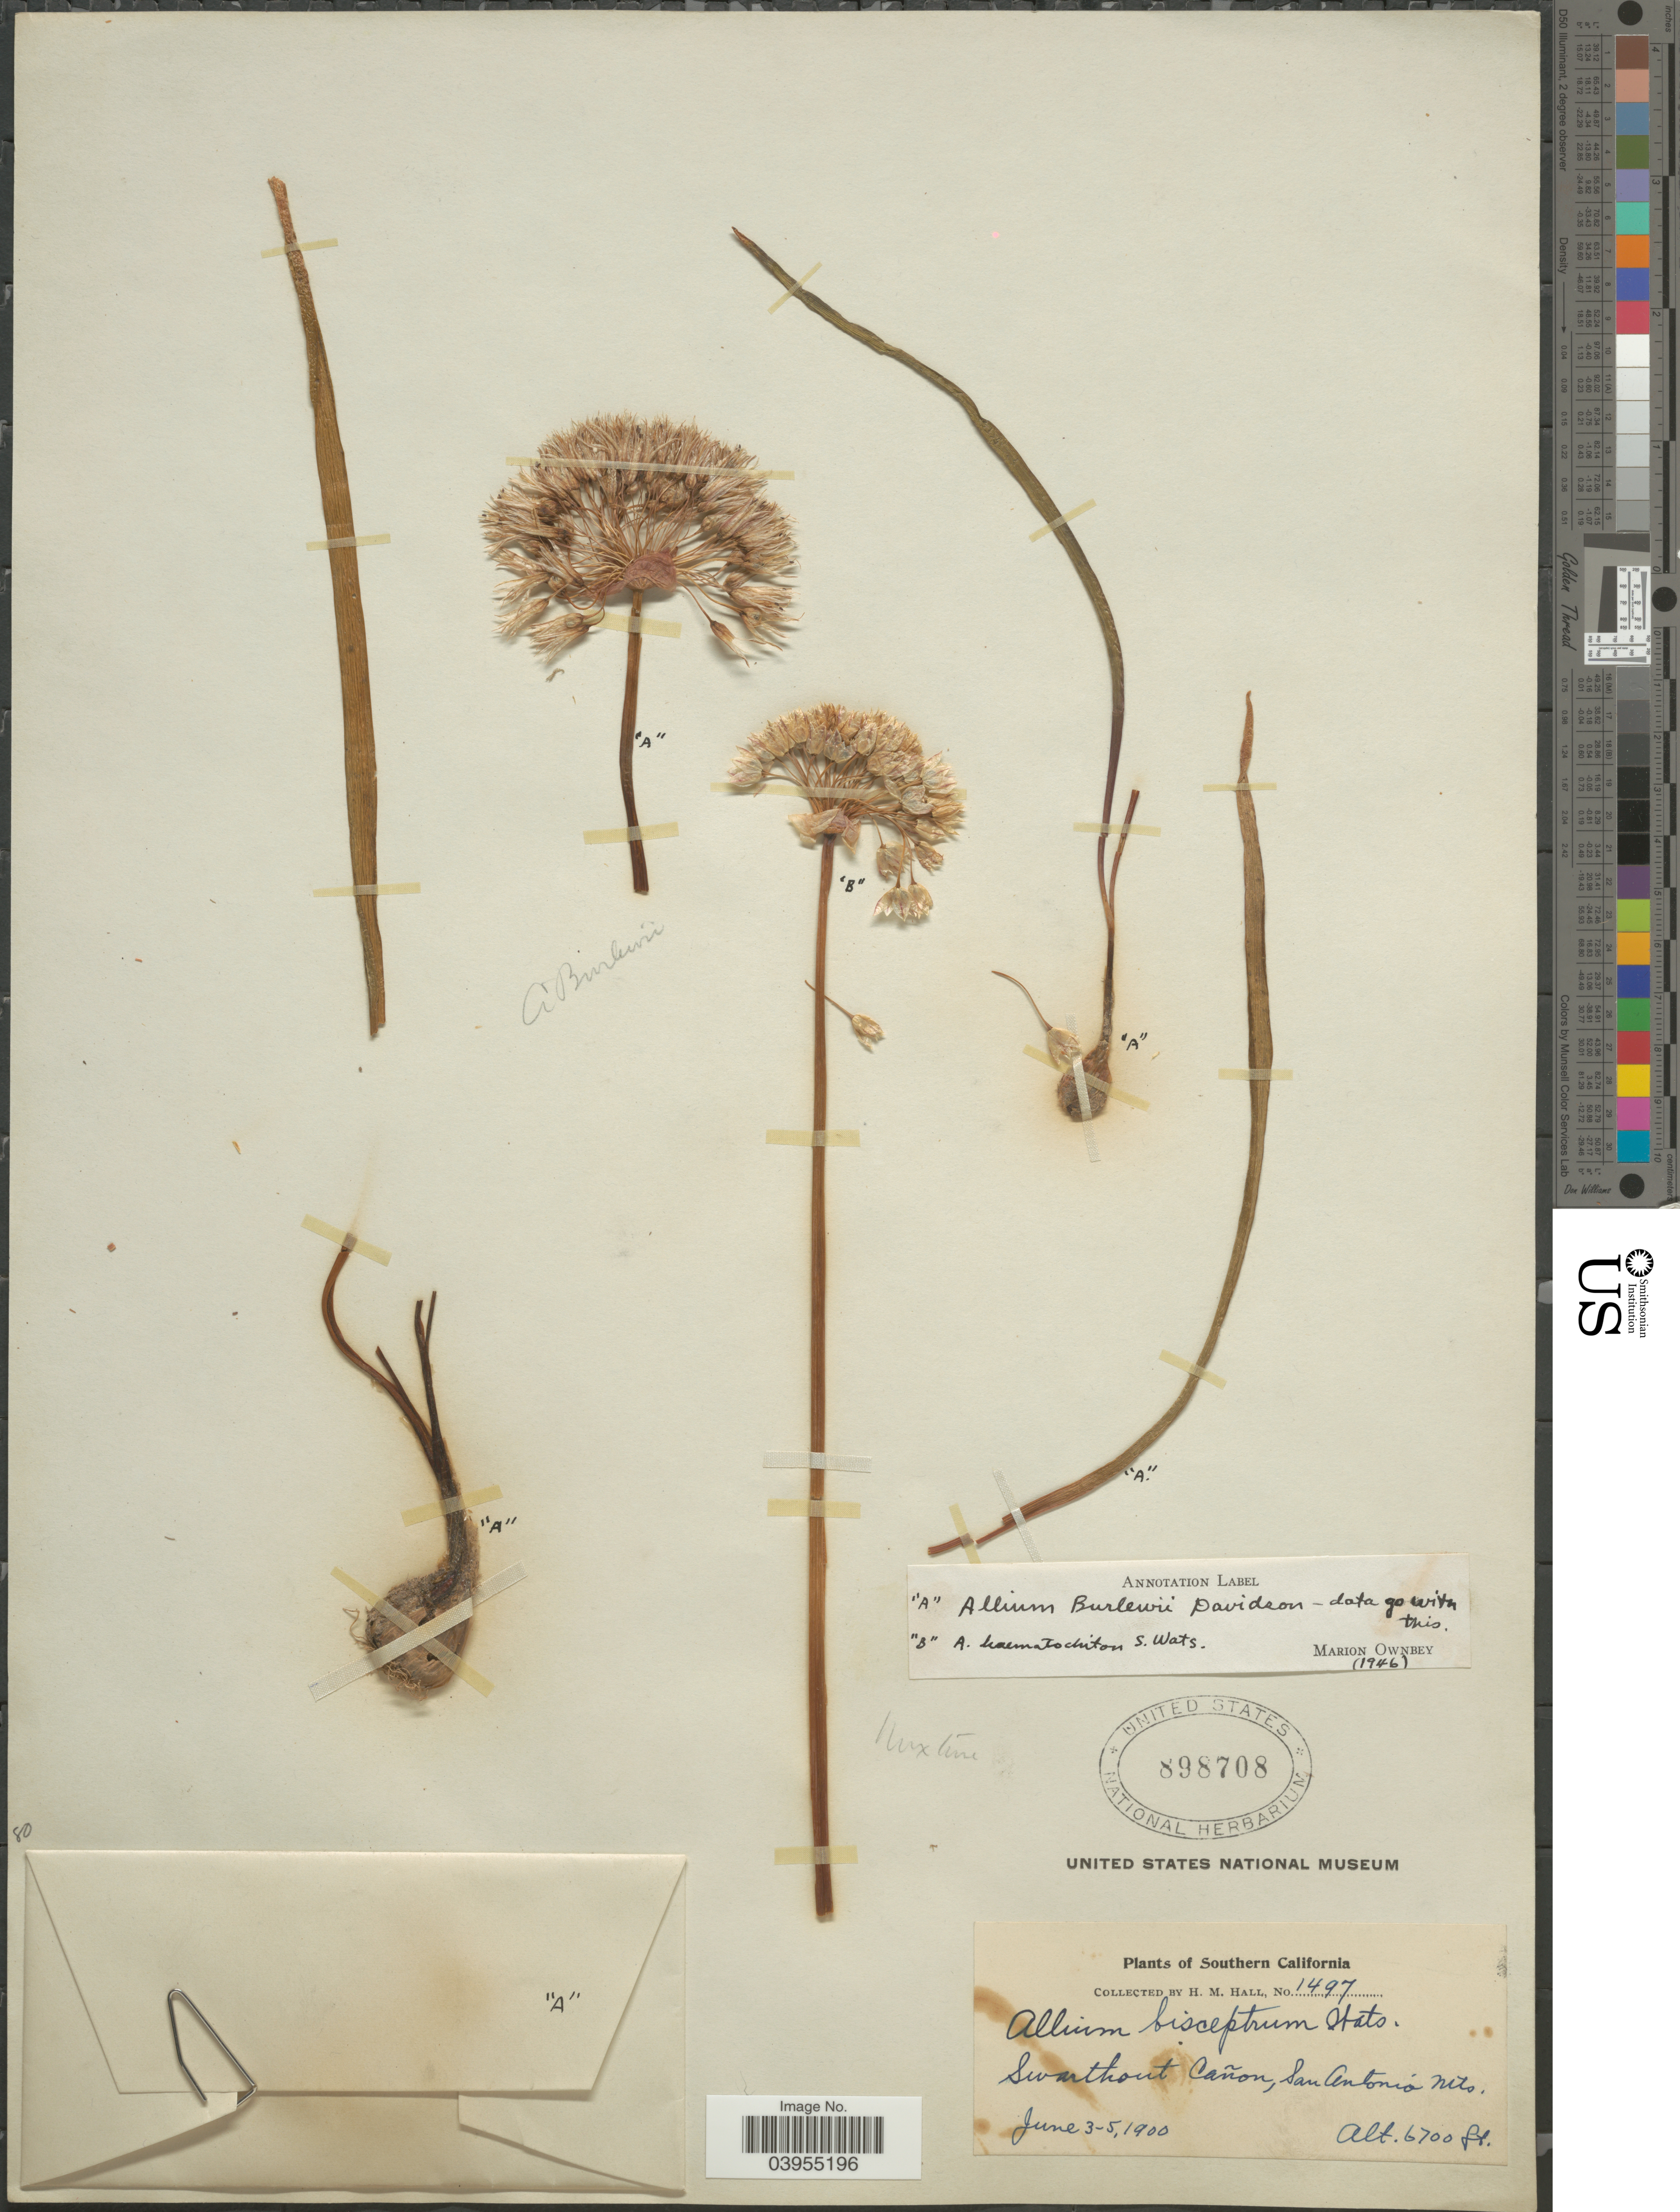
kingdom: Plantae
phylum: Tracheophyta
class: Liliopsida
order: Asparagales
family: Amaryllidaceae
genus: Allium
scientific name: Allium burlewii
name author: Davidson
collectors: H. M. Hall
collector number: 1497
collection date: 1900-06-03/1900-06-05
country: United States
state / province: California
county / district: Los Angeles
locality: Southern California. Swarthout Cañon, San Antonio Mts.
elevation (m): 2042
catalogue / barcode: US 898708